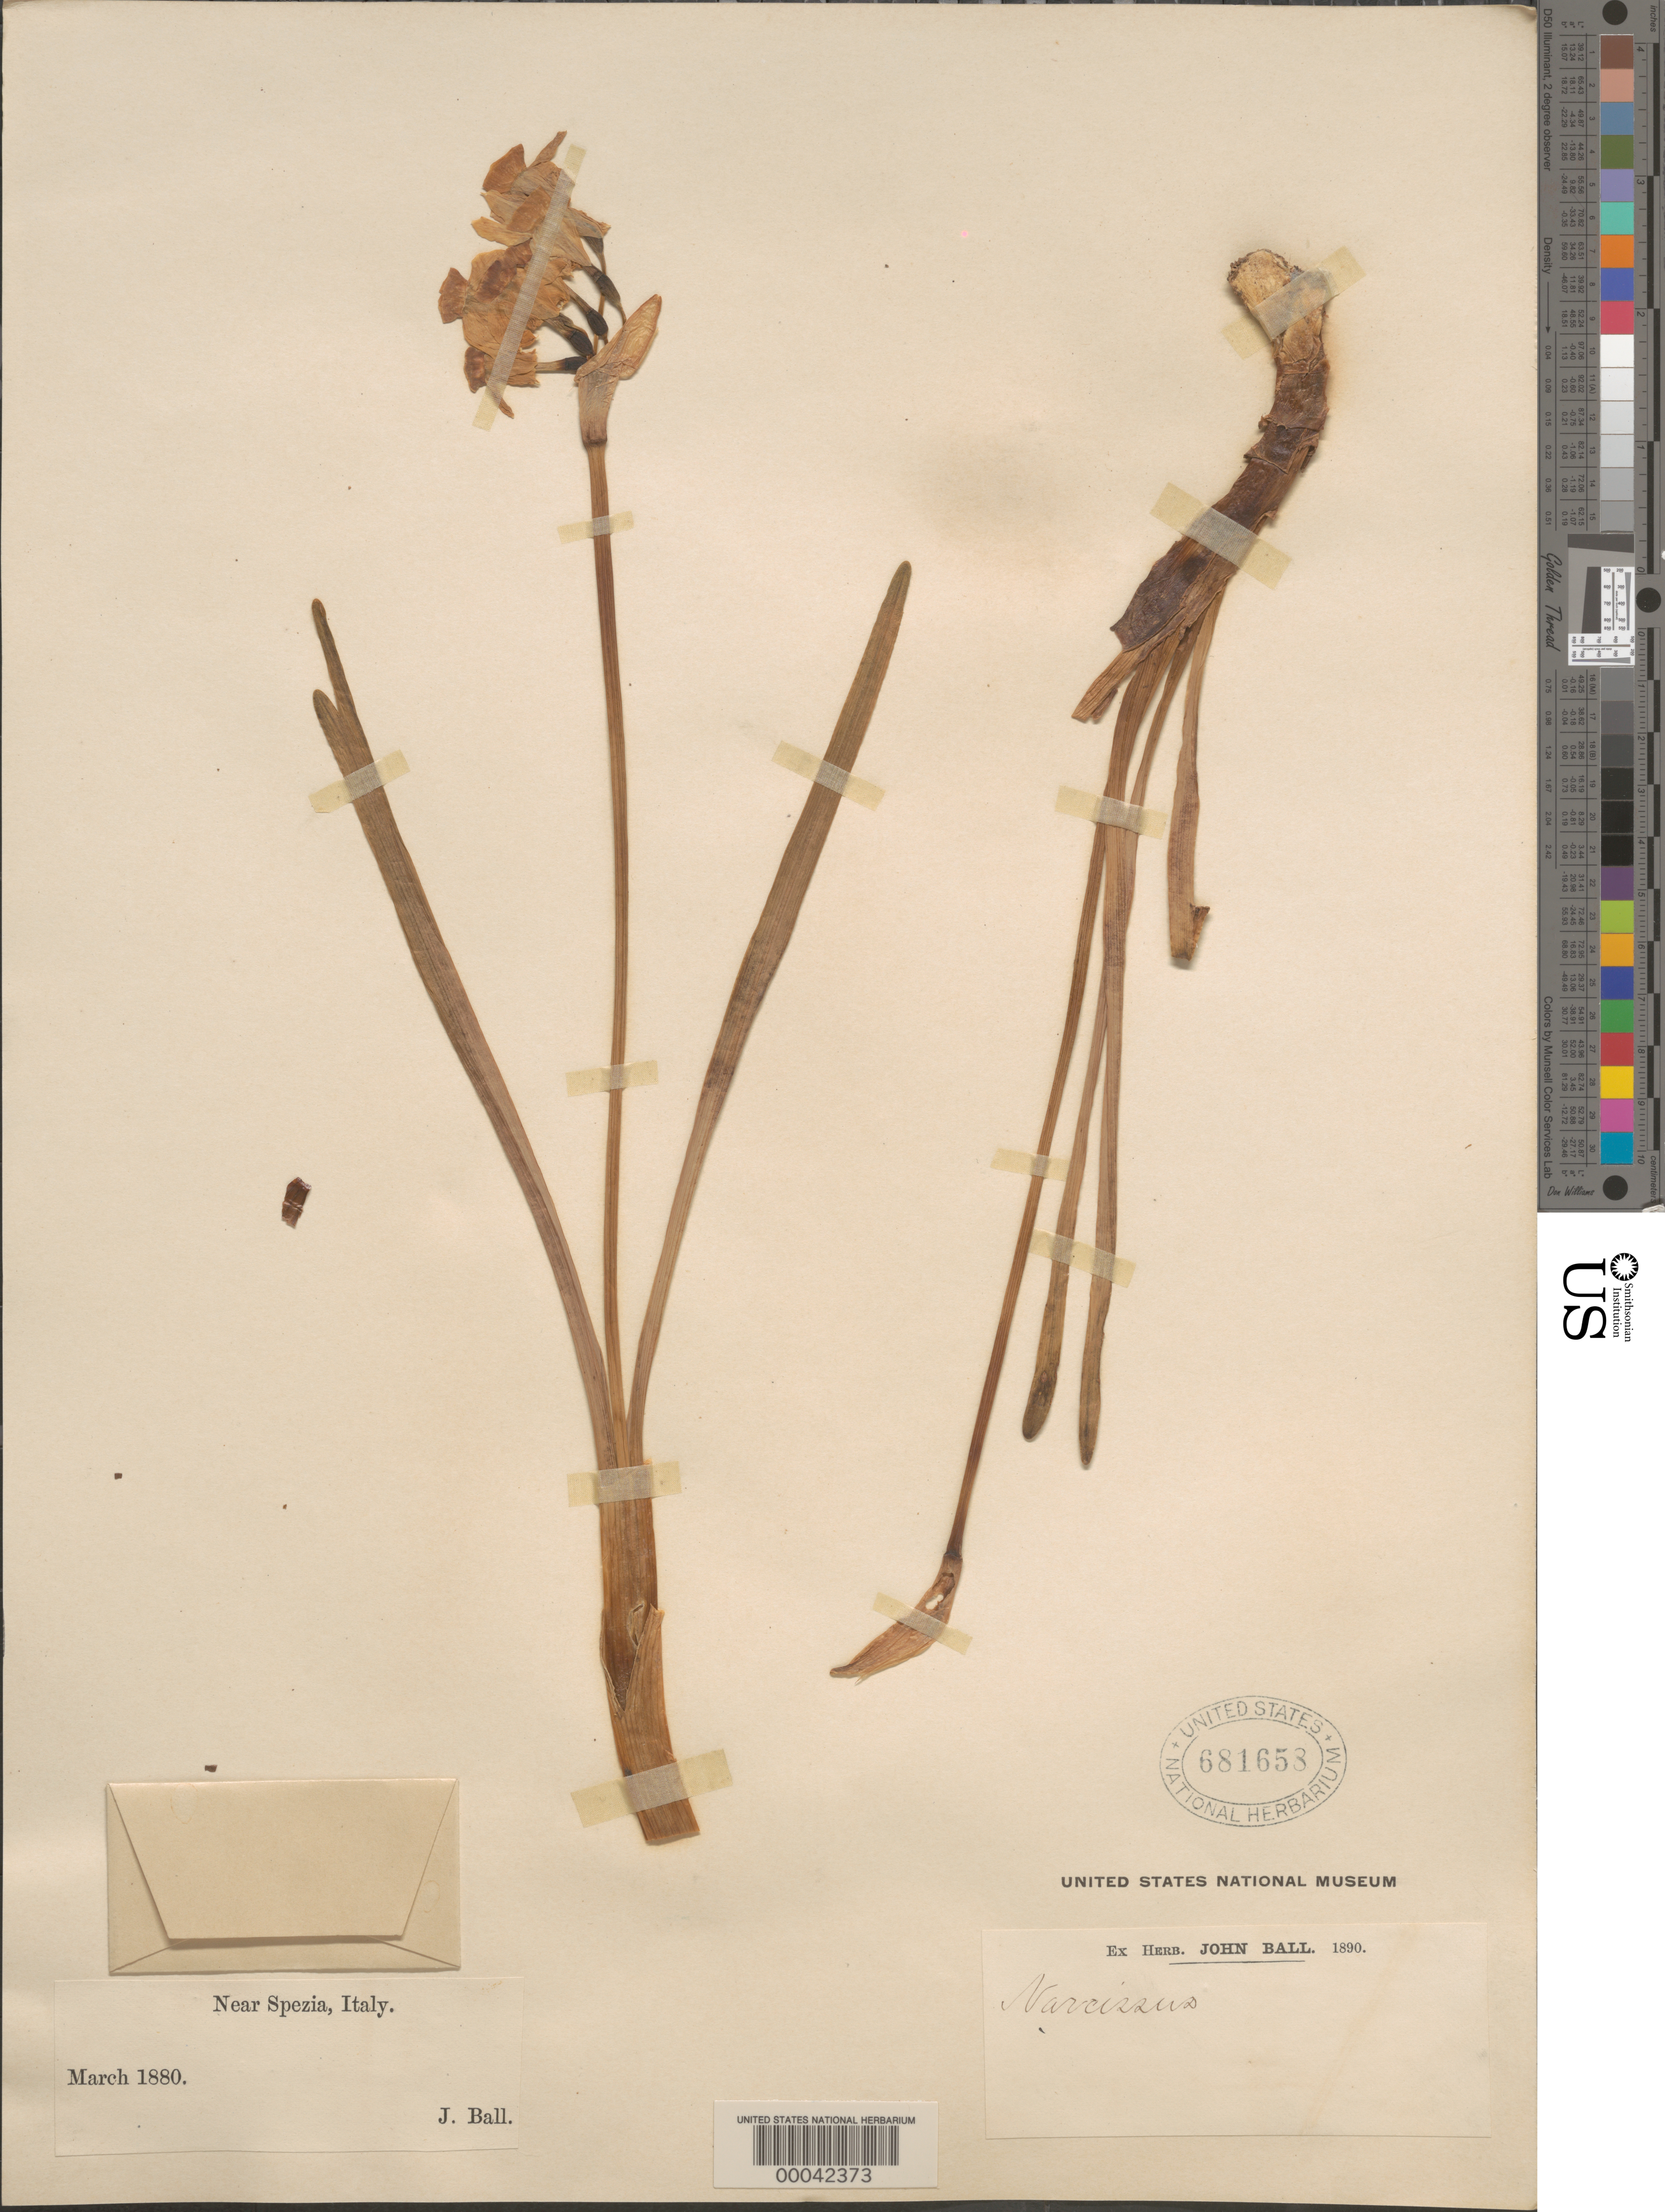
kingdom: Plantae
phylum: Tracheophyta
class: Liliopsida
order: Asparagales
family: Amaryllidaceae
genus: Narcissus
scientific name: Narcissus sp.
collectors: J. Ball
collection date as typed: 1890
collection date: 1890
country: Italy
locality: Near spezia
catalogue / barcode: US 681658